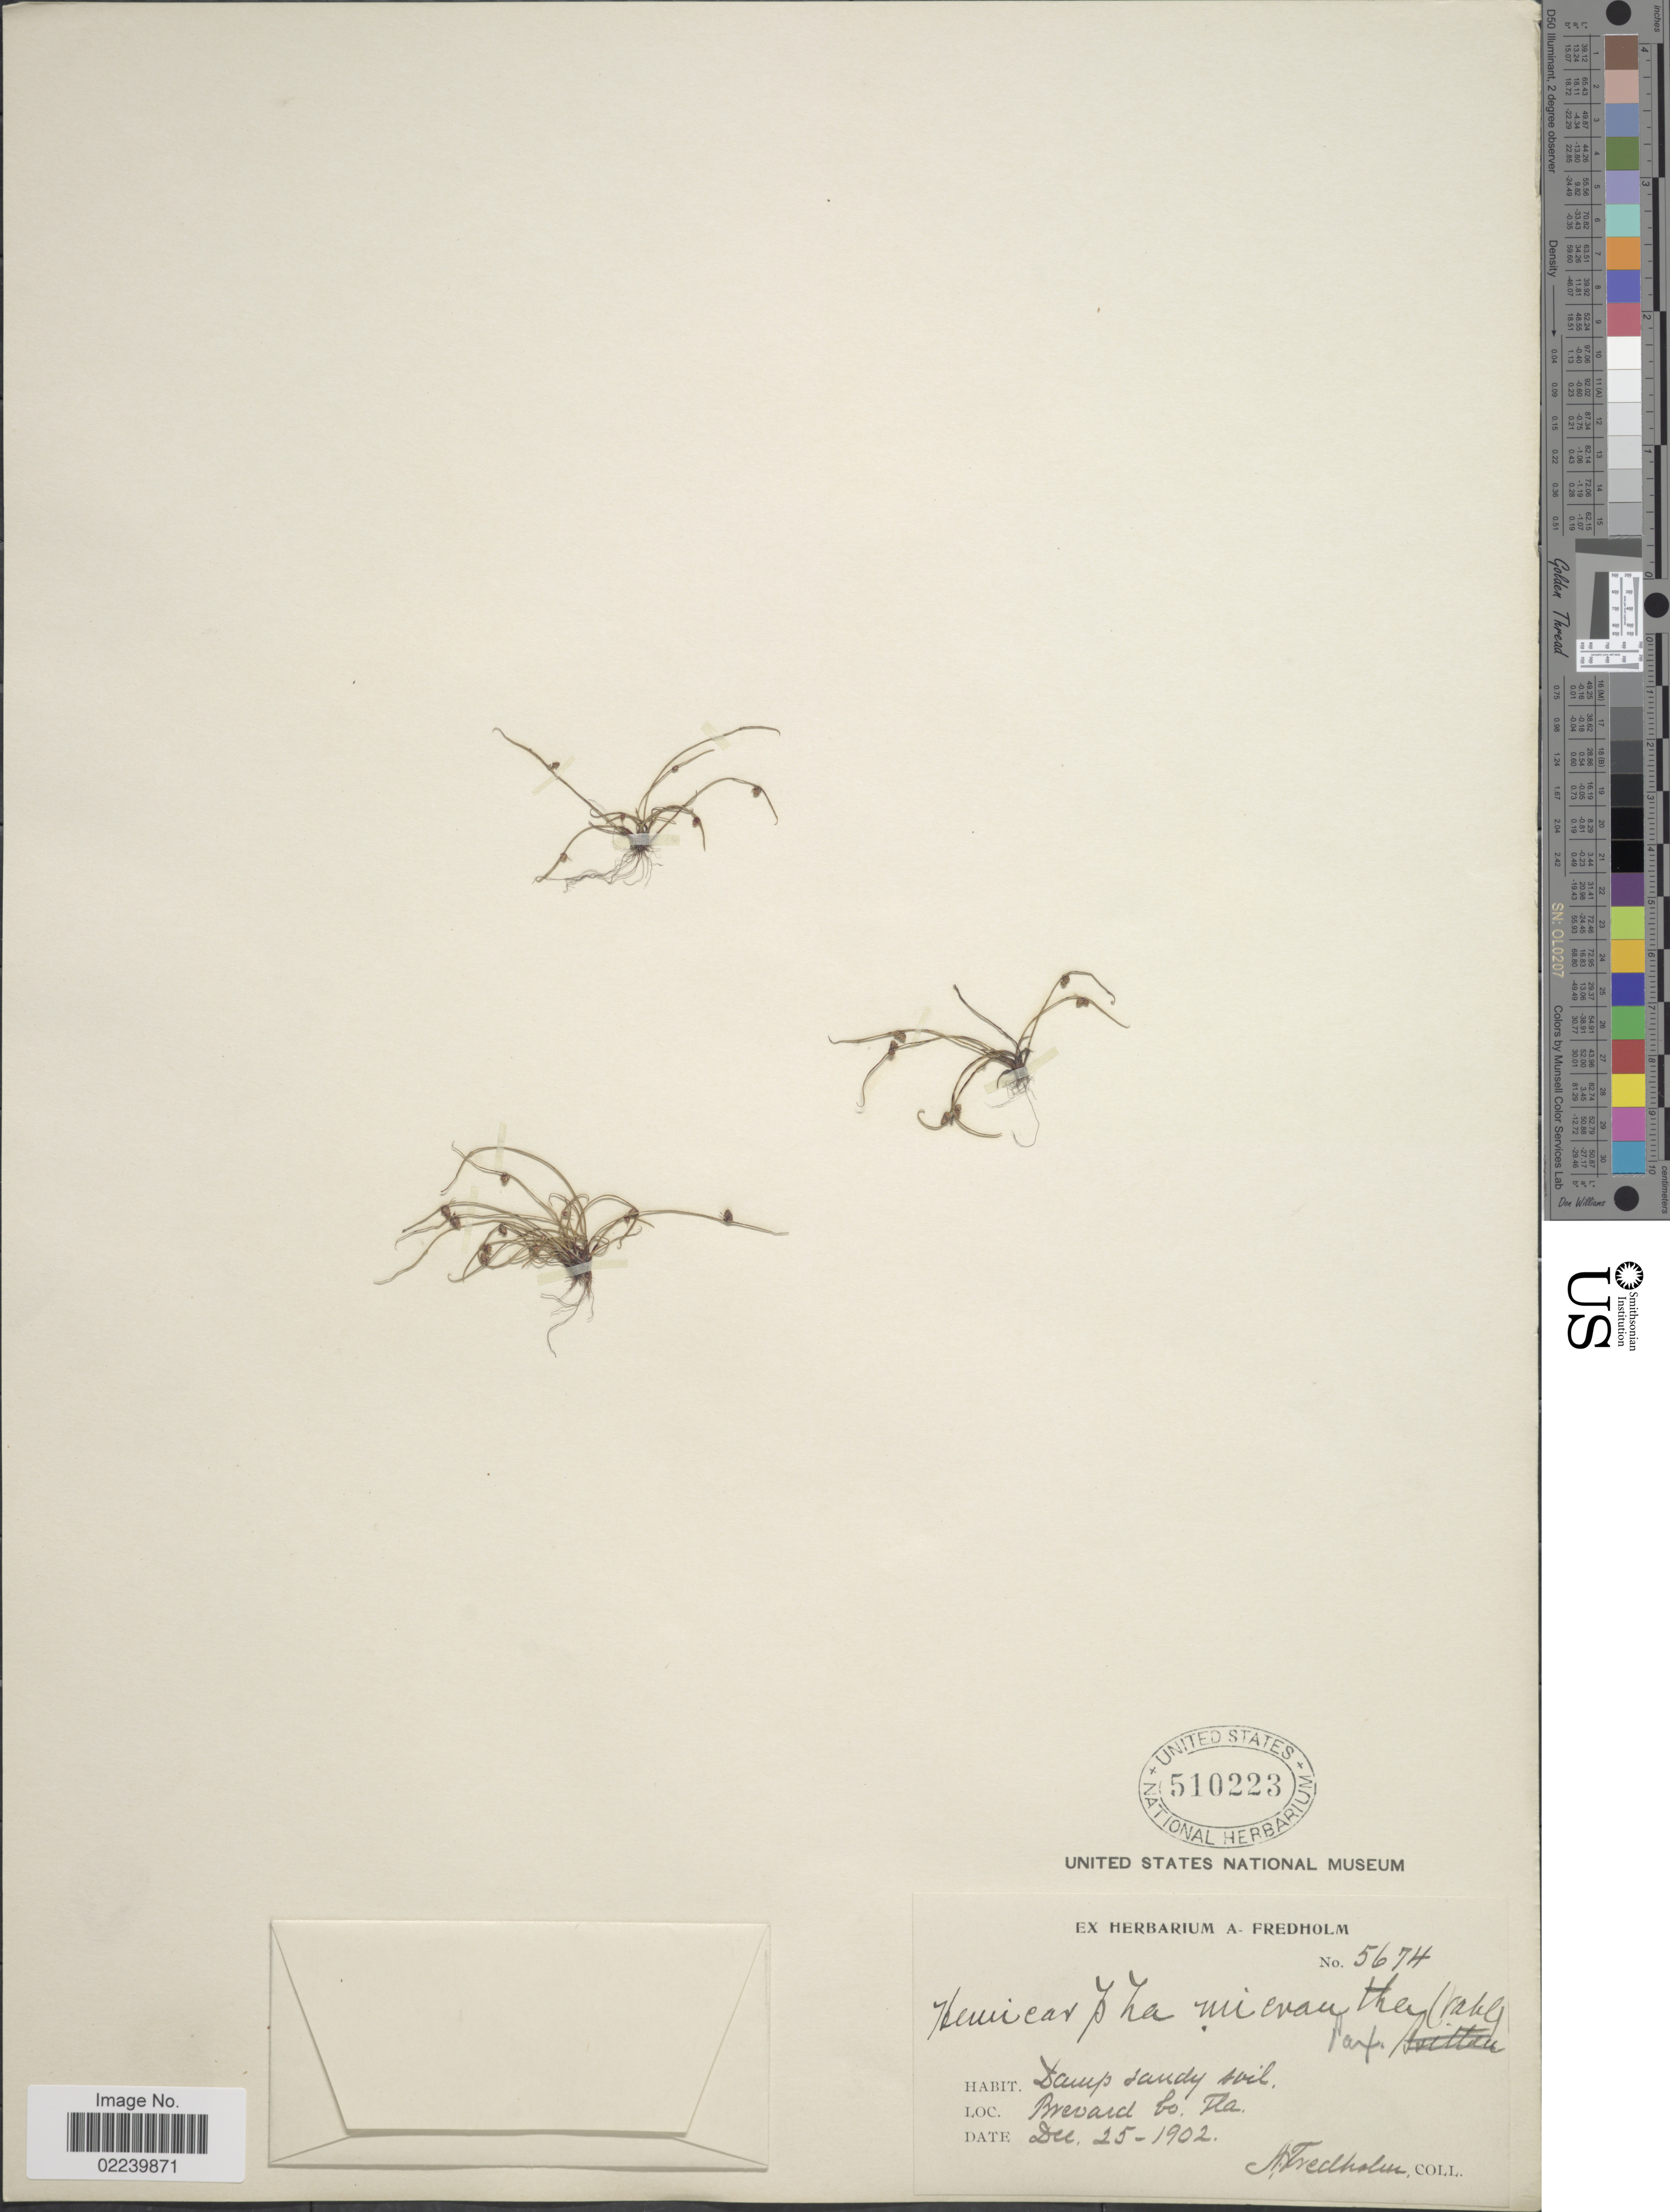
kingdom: Plantae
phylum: Tracheophyta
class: Liliopsida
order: Poales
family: Cyperaceae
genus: Cyperus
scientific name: Cyperus subsquarrosus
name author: (Muhl.) Bauters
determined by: Strong, M. T., (US), Smithsonian Institution - National Museum of Natural History (UNITED STATES)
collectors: A. Fredholm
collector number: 5674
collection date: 1902-12-25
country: United States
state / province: Florida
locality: Brevard Co., Fl.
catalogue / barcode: US 510223